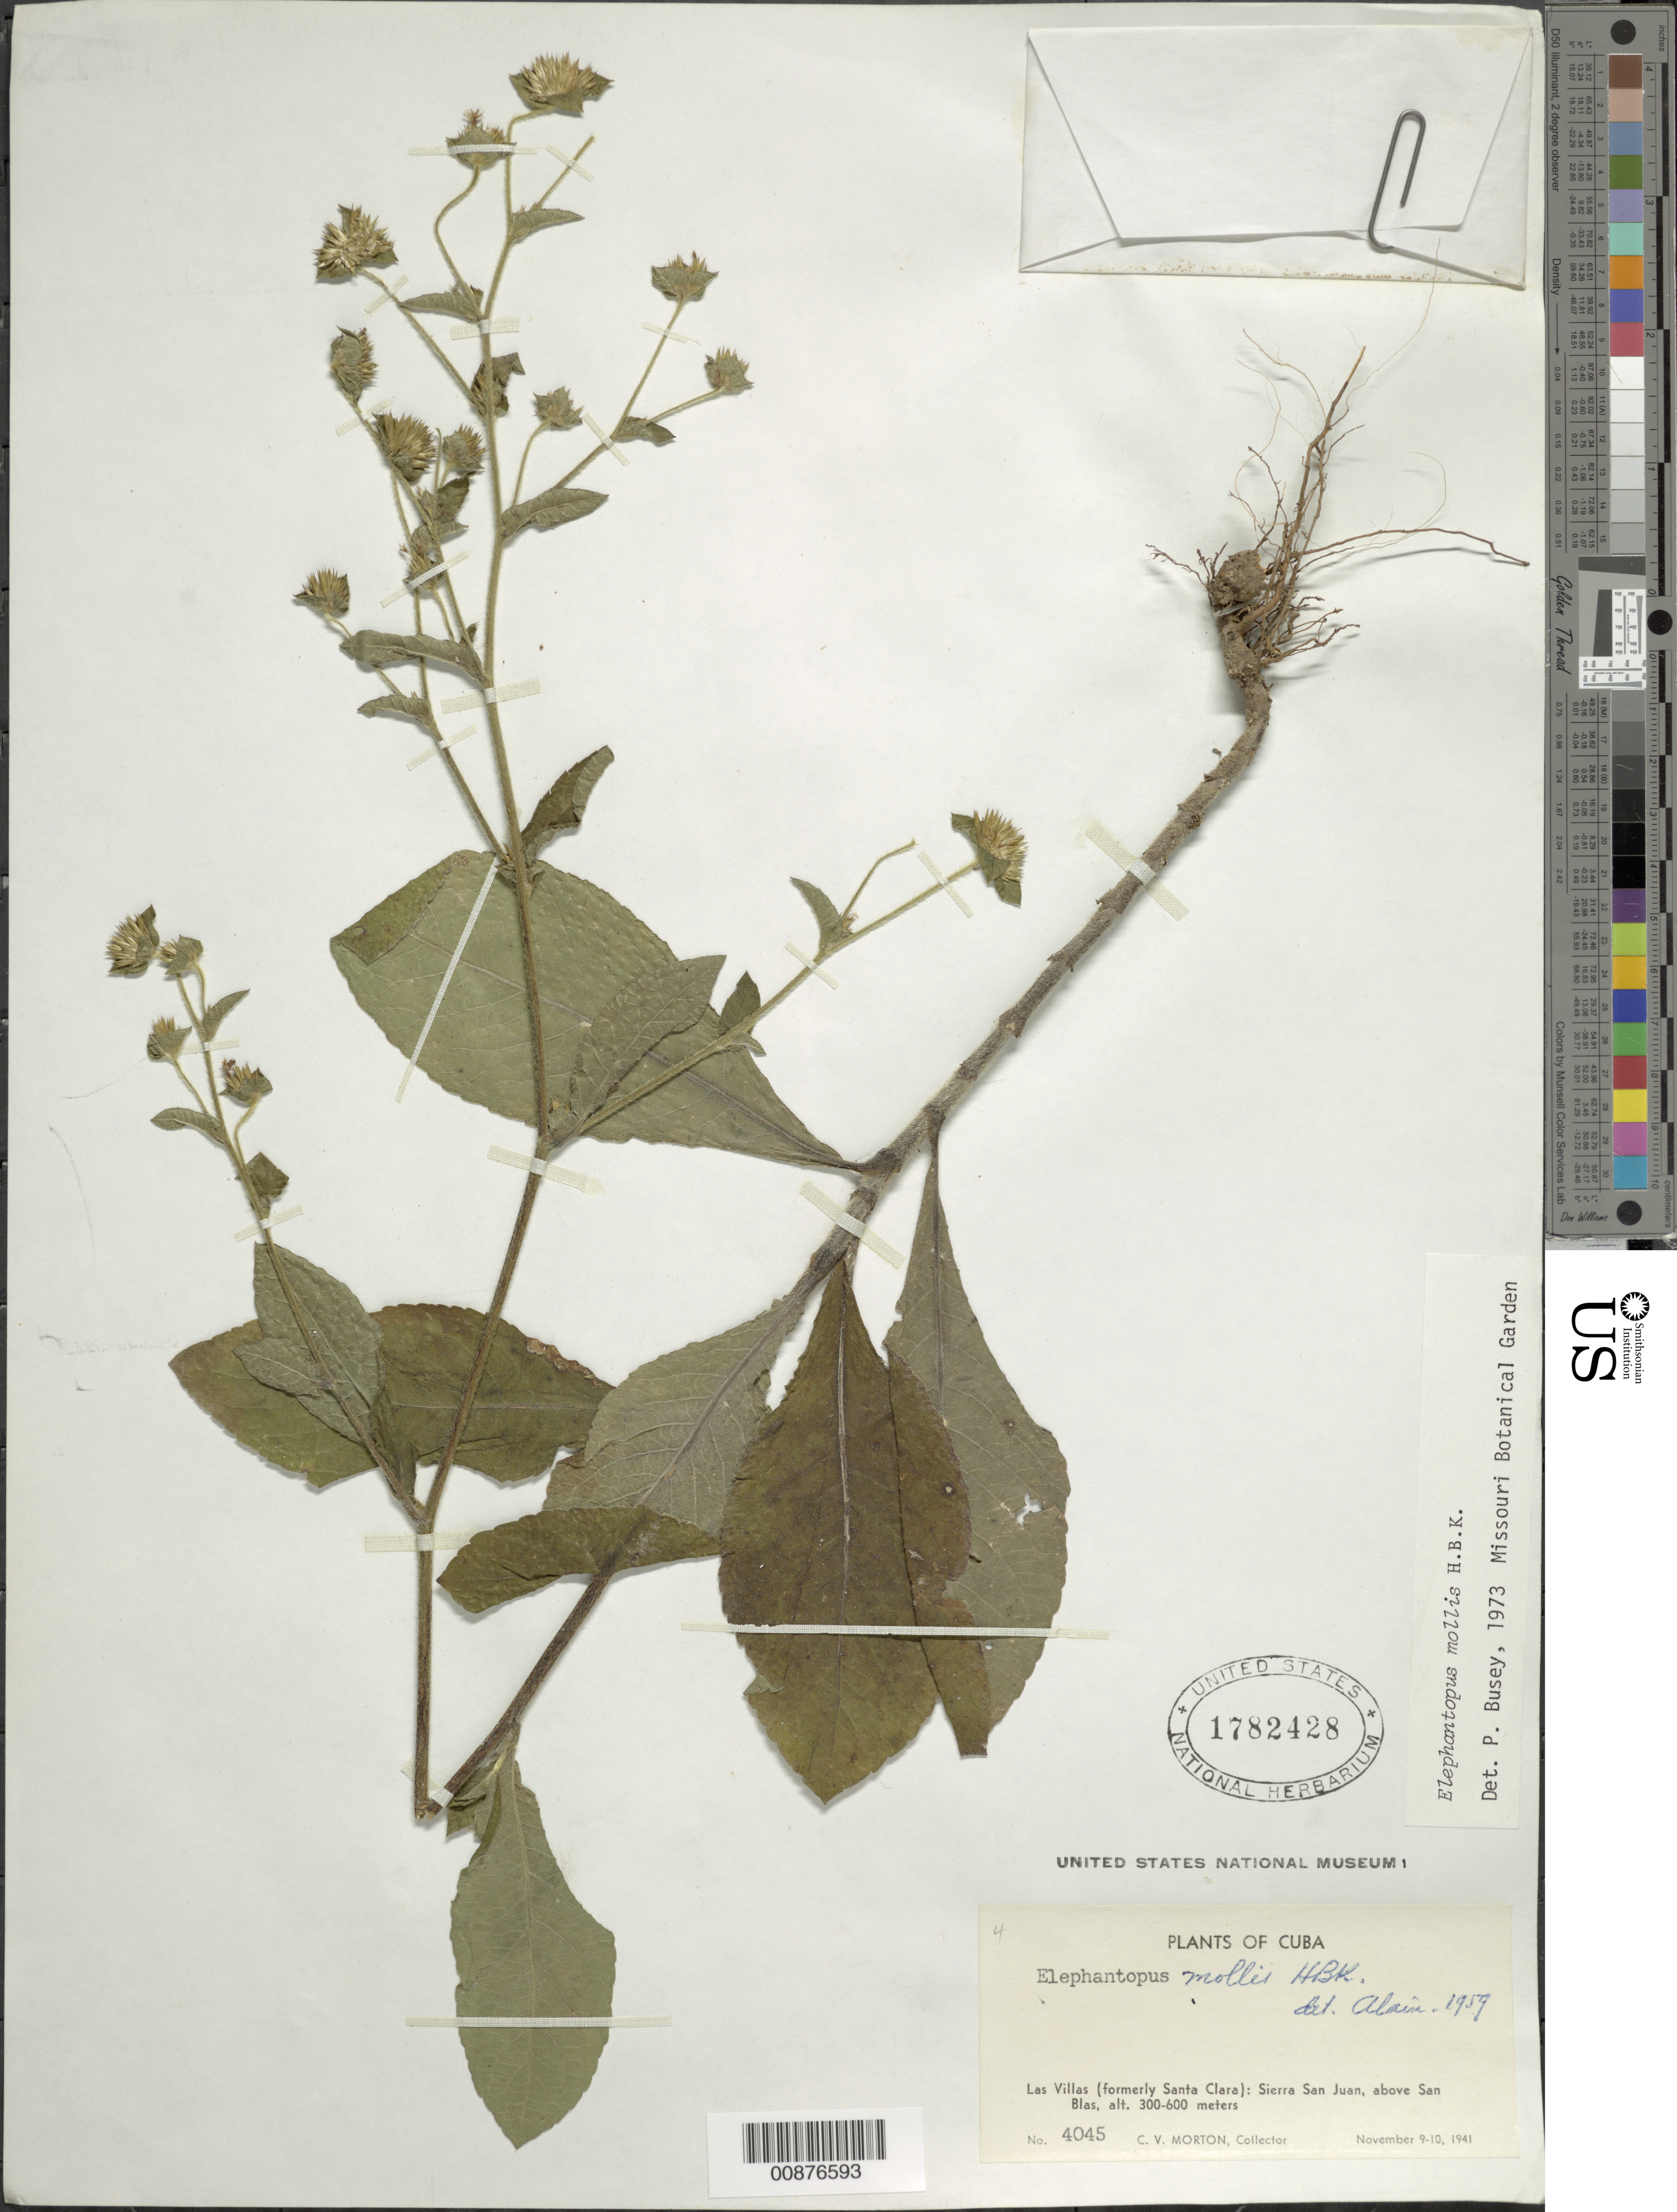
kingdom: Plantae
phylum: Tracheophyta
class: Magnoliopsida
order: Asterales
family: Asteraceae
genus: Elephantopus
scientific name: Elephantopus mollis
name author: Kunth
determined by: Liogier, Alain H.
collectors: C. V. Morton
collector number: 4045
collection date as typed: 09 Nov 1941 to 10 Nov 1941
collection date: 1941-11-09/1941-11-10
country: Cuba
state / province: Las Villas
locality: Sierra San Juan, above San Blas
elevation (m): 300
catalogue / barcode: US 1782428